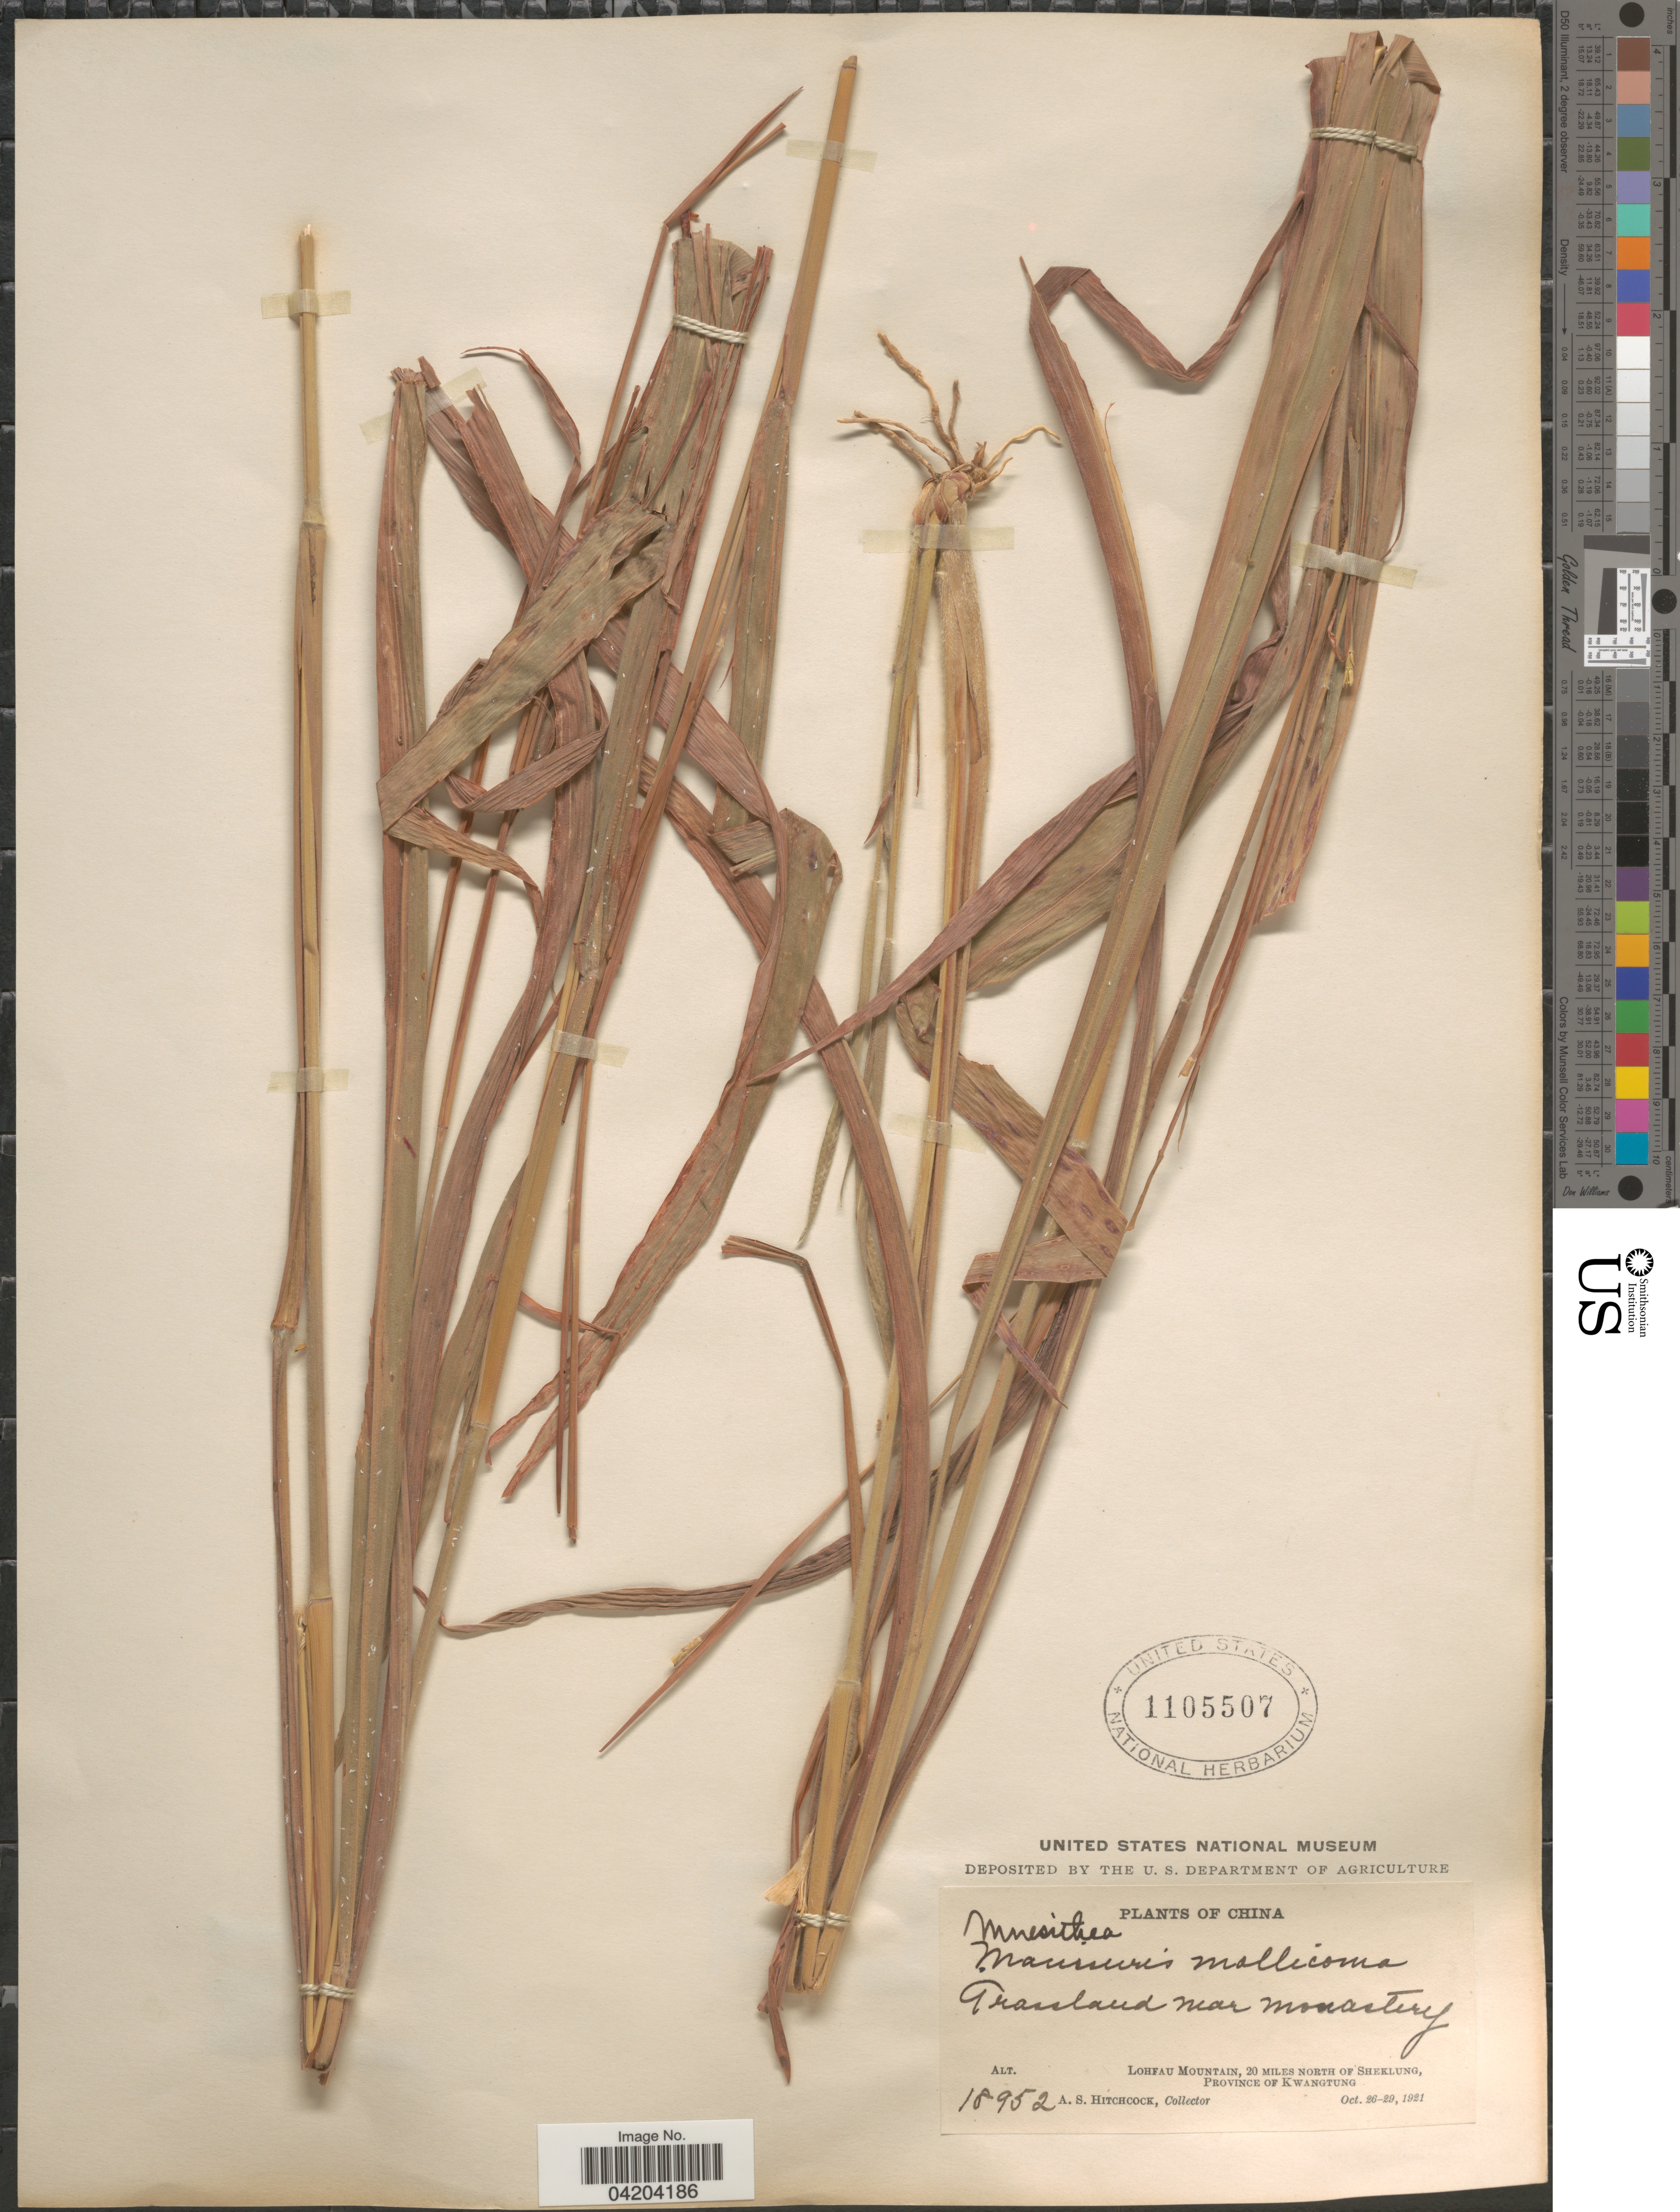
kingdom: Plantae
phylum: Tracheophyta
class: Liliopsida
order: Poales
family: Poaceae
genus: Mnesithea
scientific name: Mnesithea mollicoma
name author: (Hance) A. Camus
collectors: A. S. Hitchcock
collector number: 18952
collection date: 1921-10-26/1921-10-29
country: China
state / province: Guangdong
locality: Grassland near monastery. Lohfau Mountain, 20 miles north of Sheklung, Province of Kwangtung.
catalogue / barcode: US 1105507